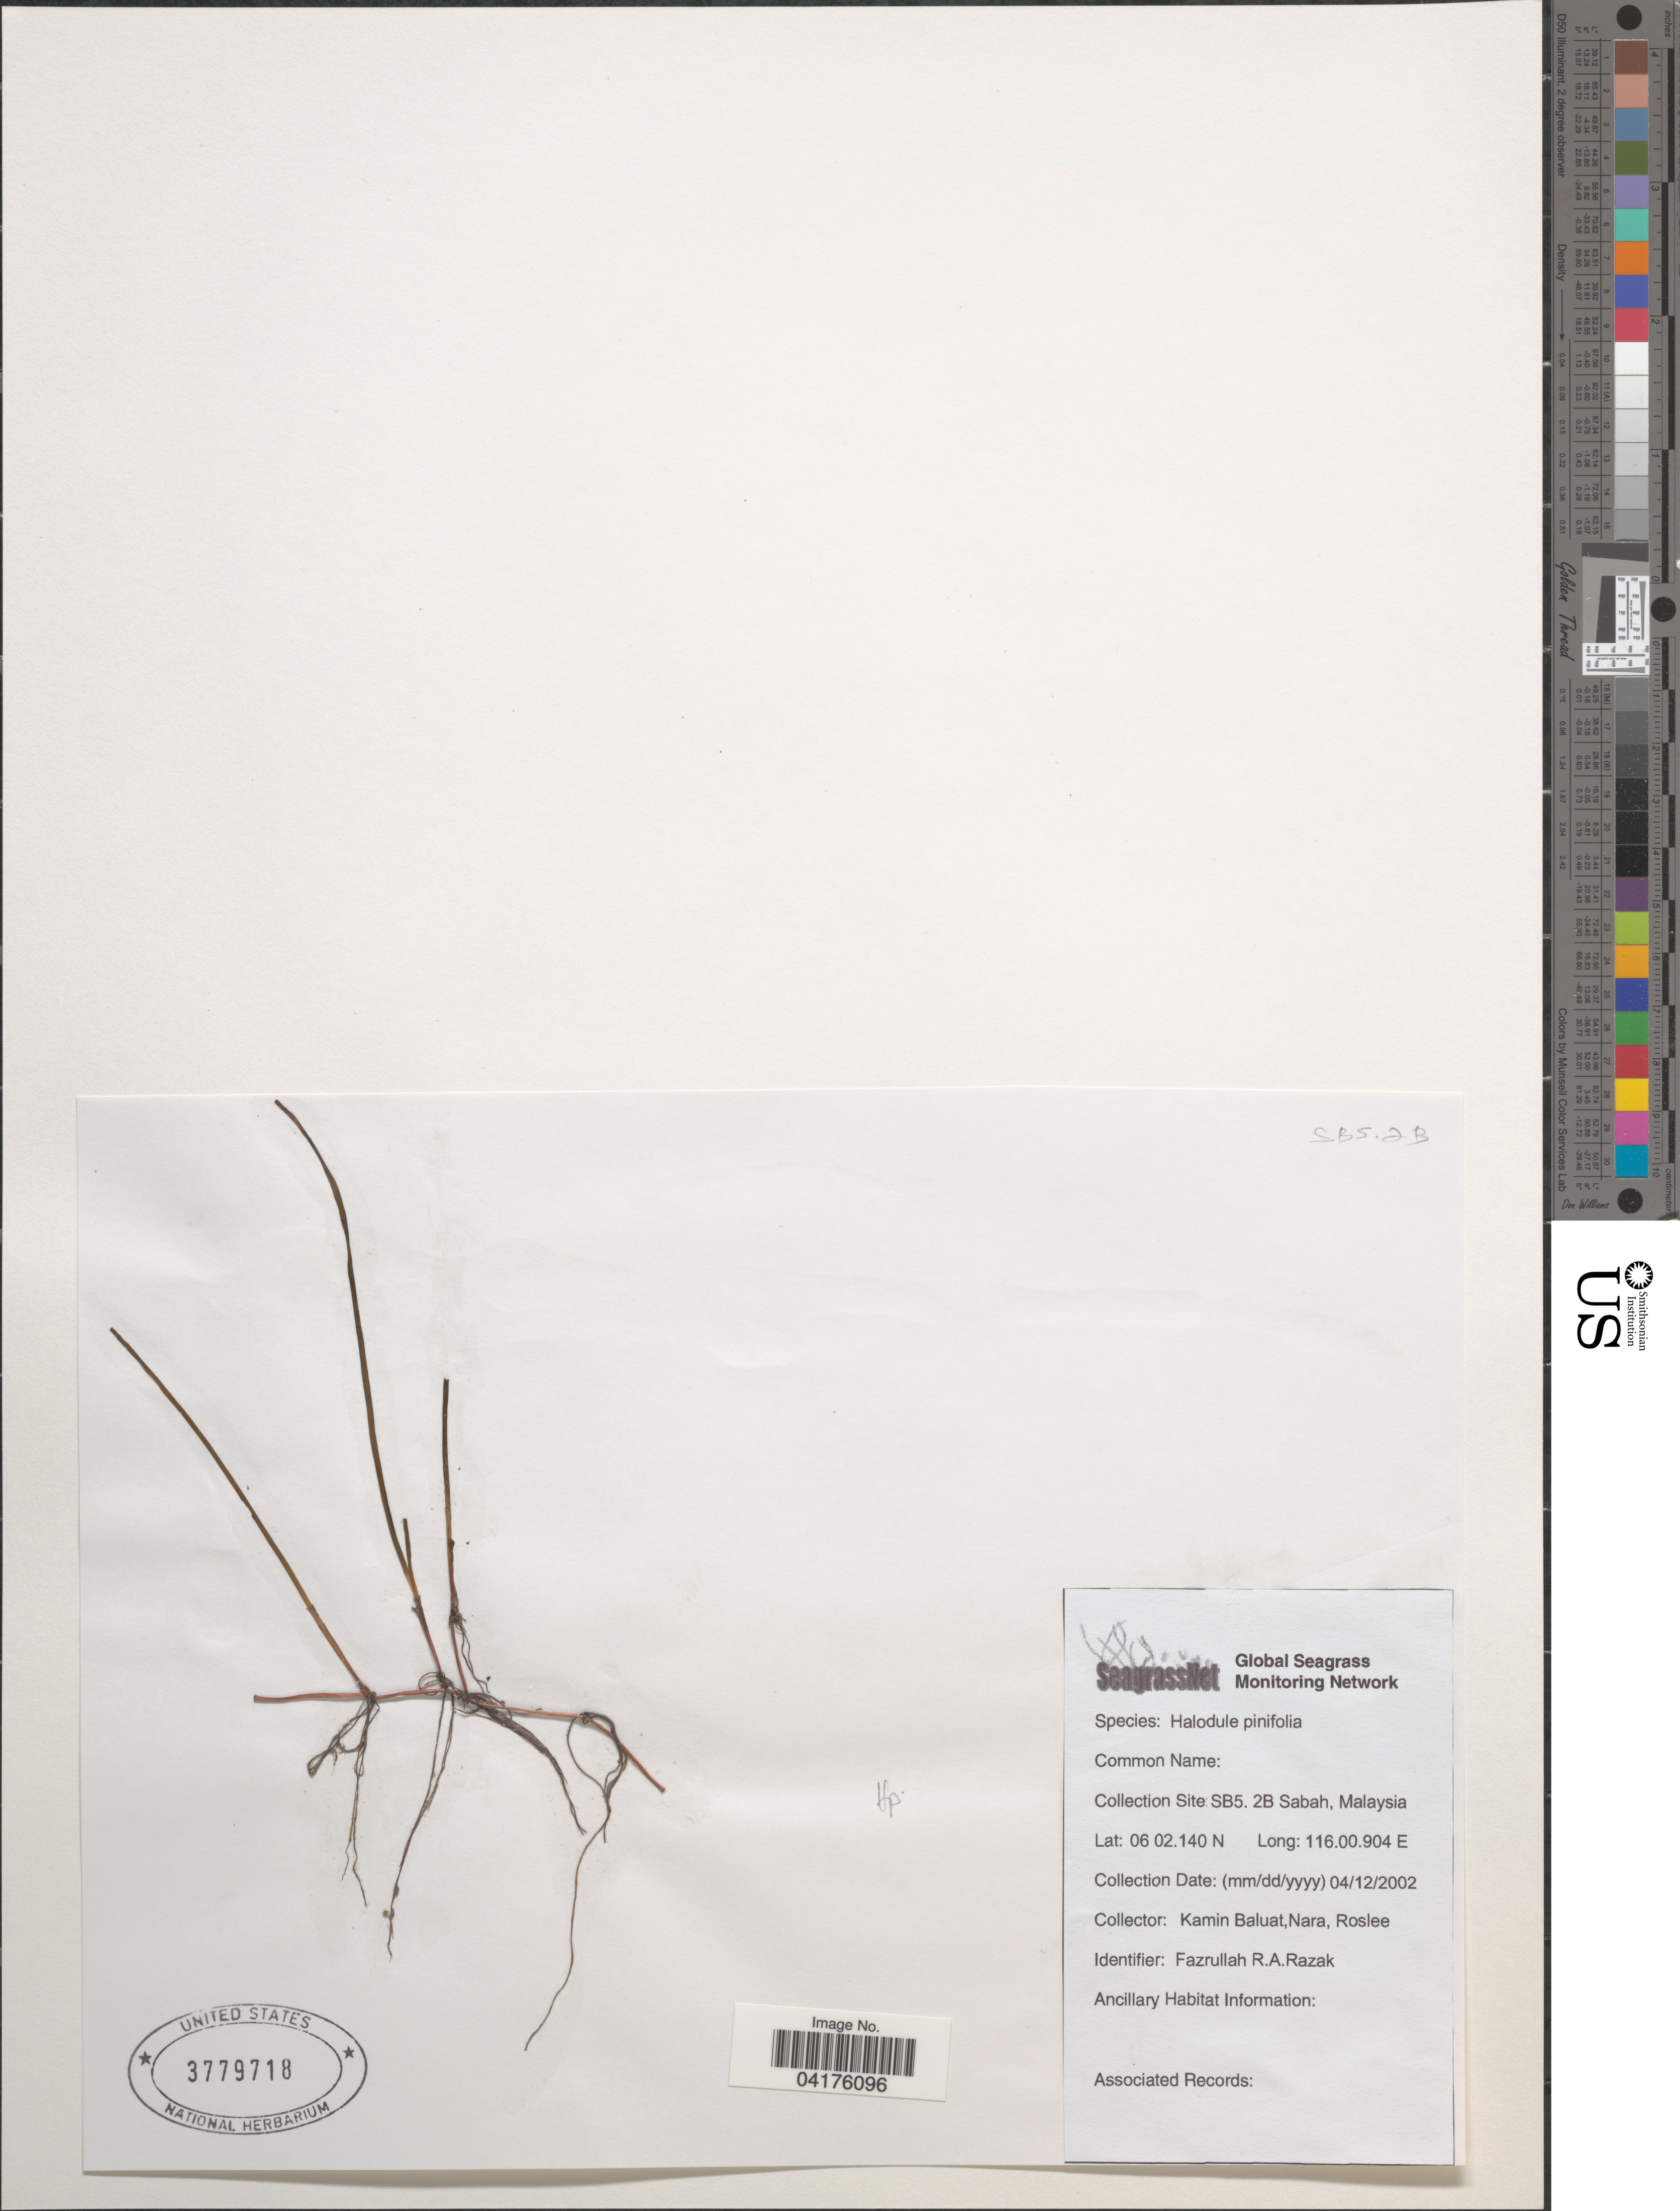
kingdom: Plantae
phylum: Tracheophyta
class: Liliopsida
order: Alismatales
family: Cymodoceaceae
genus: Halodule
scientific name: Halodule pinifolia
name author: (Miki) Hartog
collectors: K. Baluat, Nara & Roslee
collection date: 2002-04-12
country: Malaysia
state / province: Sabah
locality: SB5. 2B Sabah.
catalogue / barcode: US 3779718